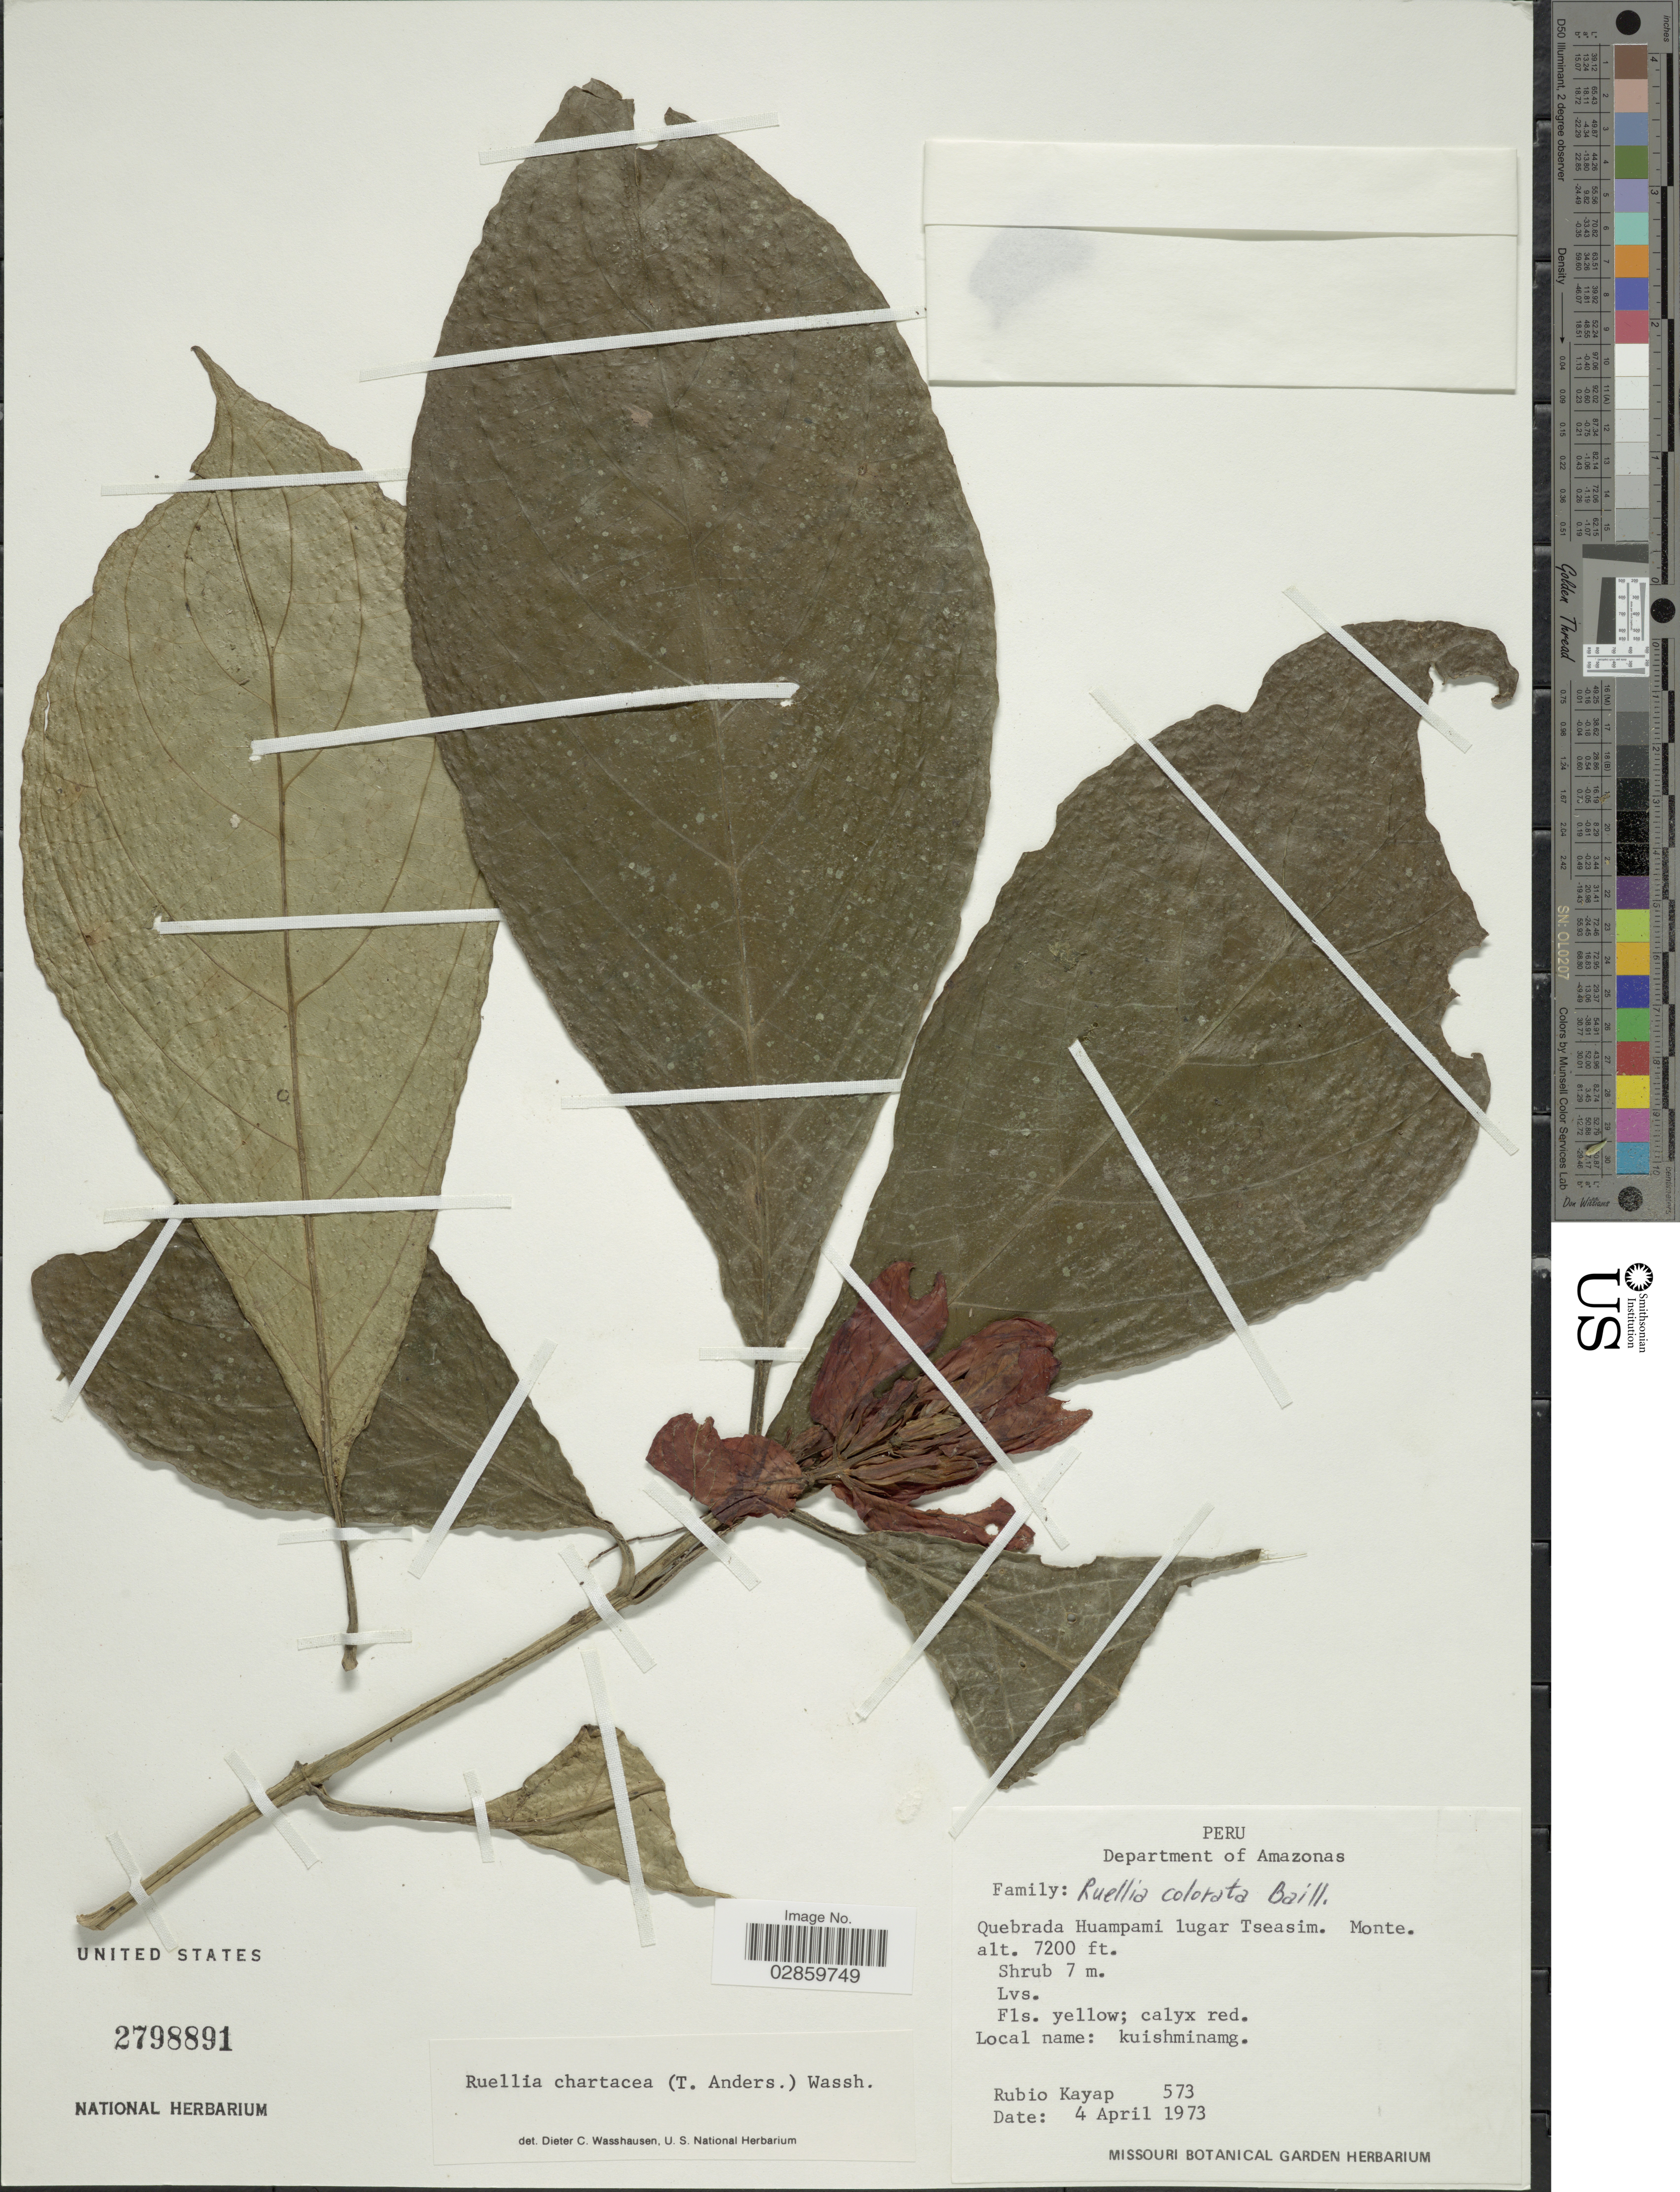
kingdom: Plantae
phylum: Tracheophyta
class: Magnoliopsida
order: Lamiales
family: Acanthaceae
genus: Ruellia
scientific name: Ruellia chartacea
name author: (T. Anderson) Wassh.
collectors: R. Kayap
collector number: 573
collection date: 1973-04-04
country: Peru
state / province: Amazonas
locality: Department of Amazonas. Quebrada Huampami lugar Tseasim.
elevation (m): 2195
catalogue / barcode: US 2798891